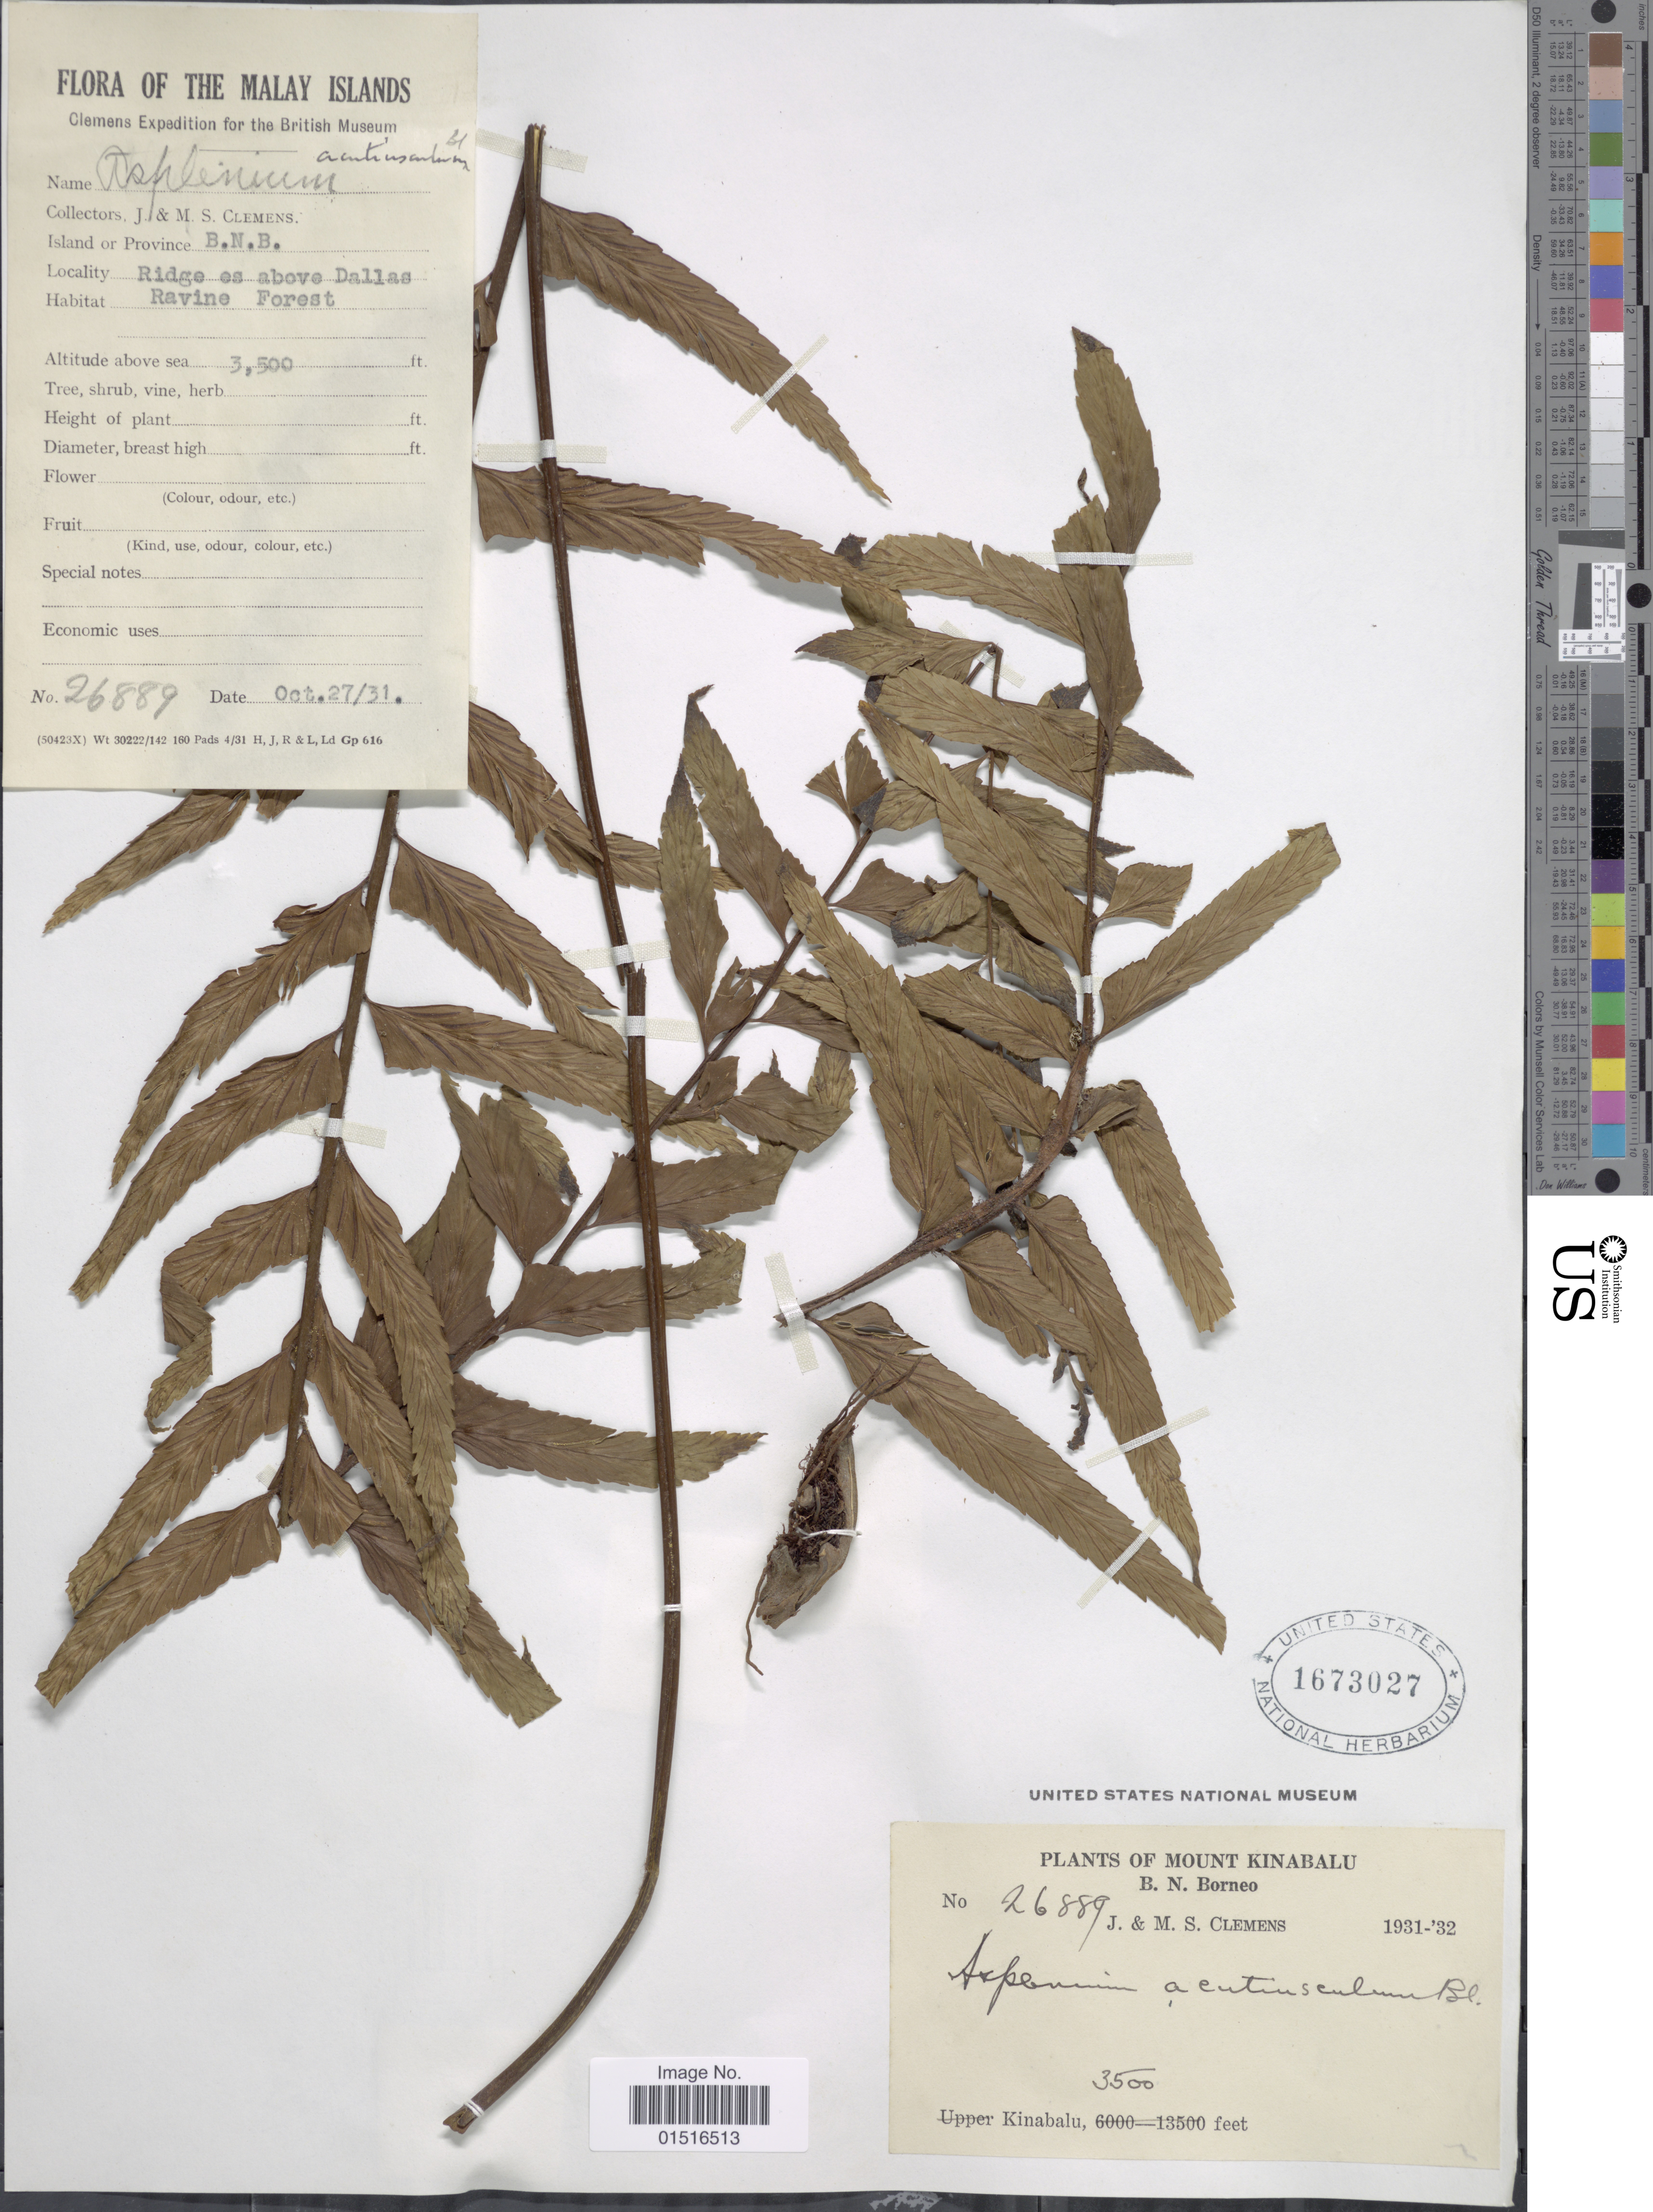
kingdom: Plantae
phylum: Tracheophyta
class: Polypodiopsida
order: Polypodiales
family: Aspleniaceae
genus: Asplenium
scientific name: Asplenium lobulatum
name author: Mett.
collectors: J. Clemens & M. S. Clemens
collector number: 26889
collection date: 1931-10-27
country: Malaysia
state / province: Sabah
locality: Malay Islands, Mount Kinabalu, B.N. Borneo, Kinabalu, B.N.B, ridge above Dallas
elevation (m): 1067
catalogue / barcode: US 1673027